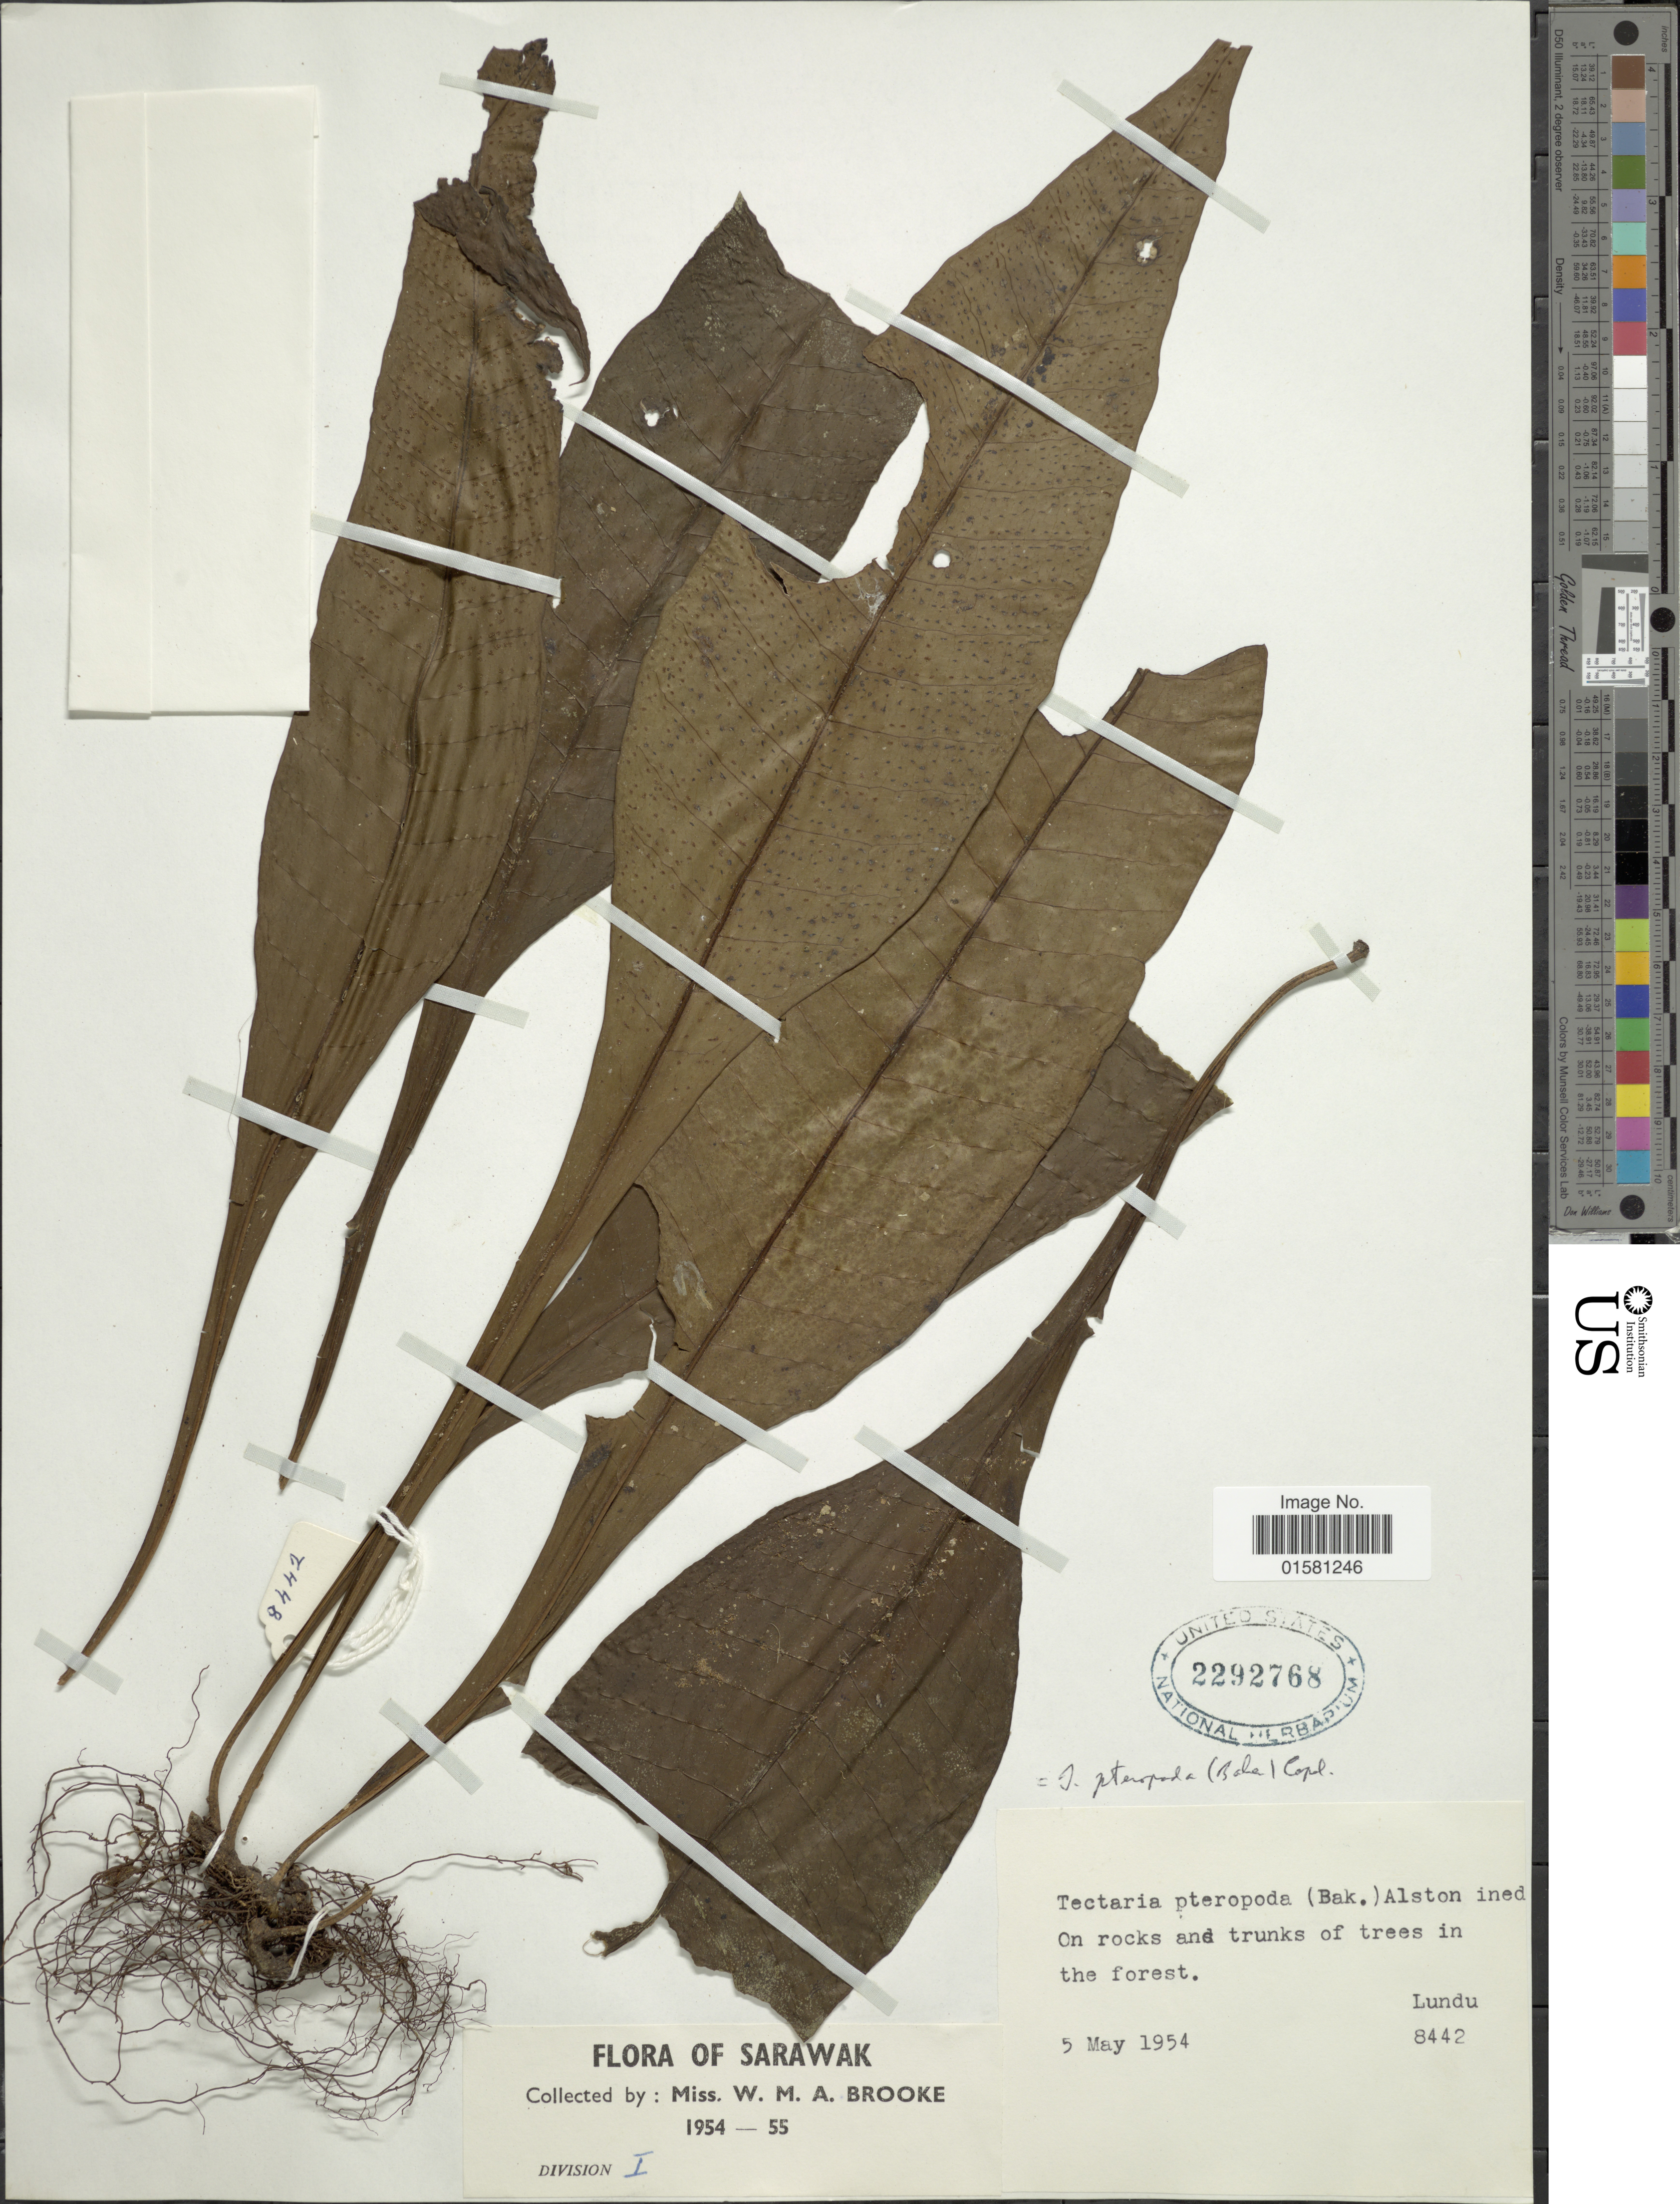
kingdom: Plantae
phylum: Tracheophyta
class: Polypodiopsida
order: Polypodiales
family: Tectariaceae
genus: Tectaria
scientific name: Tectaria pteropoda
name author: (Baker) Copel.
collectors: W. Brooke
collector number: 8442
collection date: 1954-05-05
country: Malaysia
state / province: Sarawak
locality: Flora of Sarawak: Lundu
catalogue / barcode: US 2292768